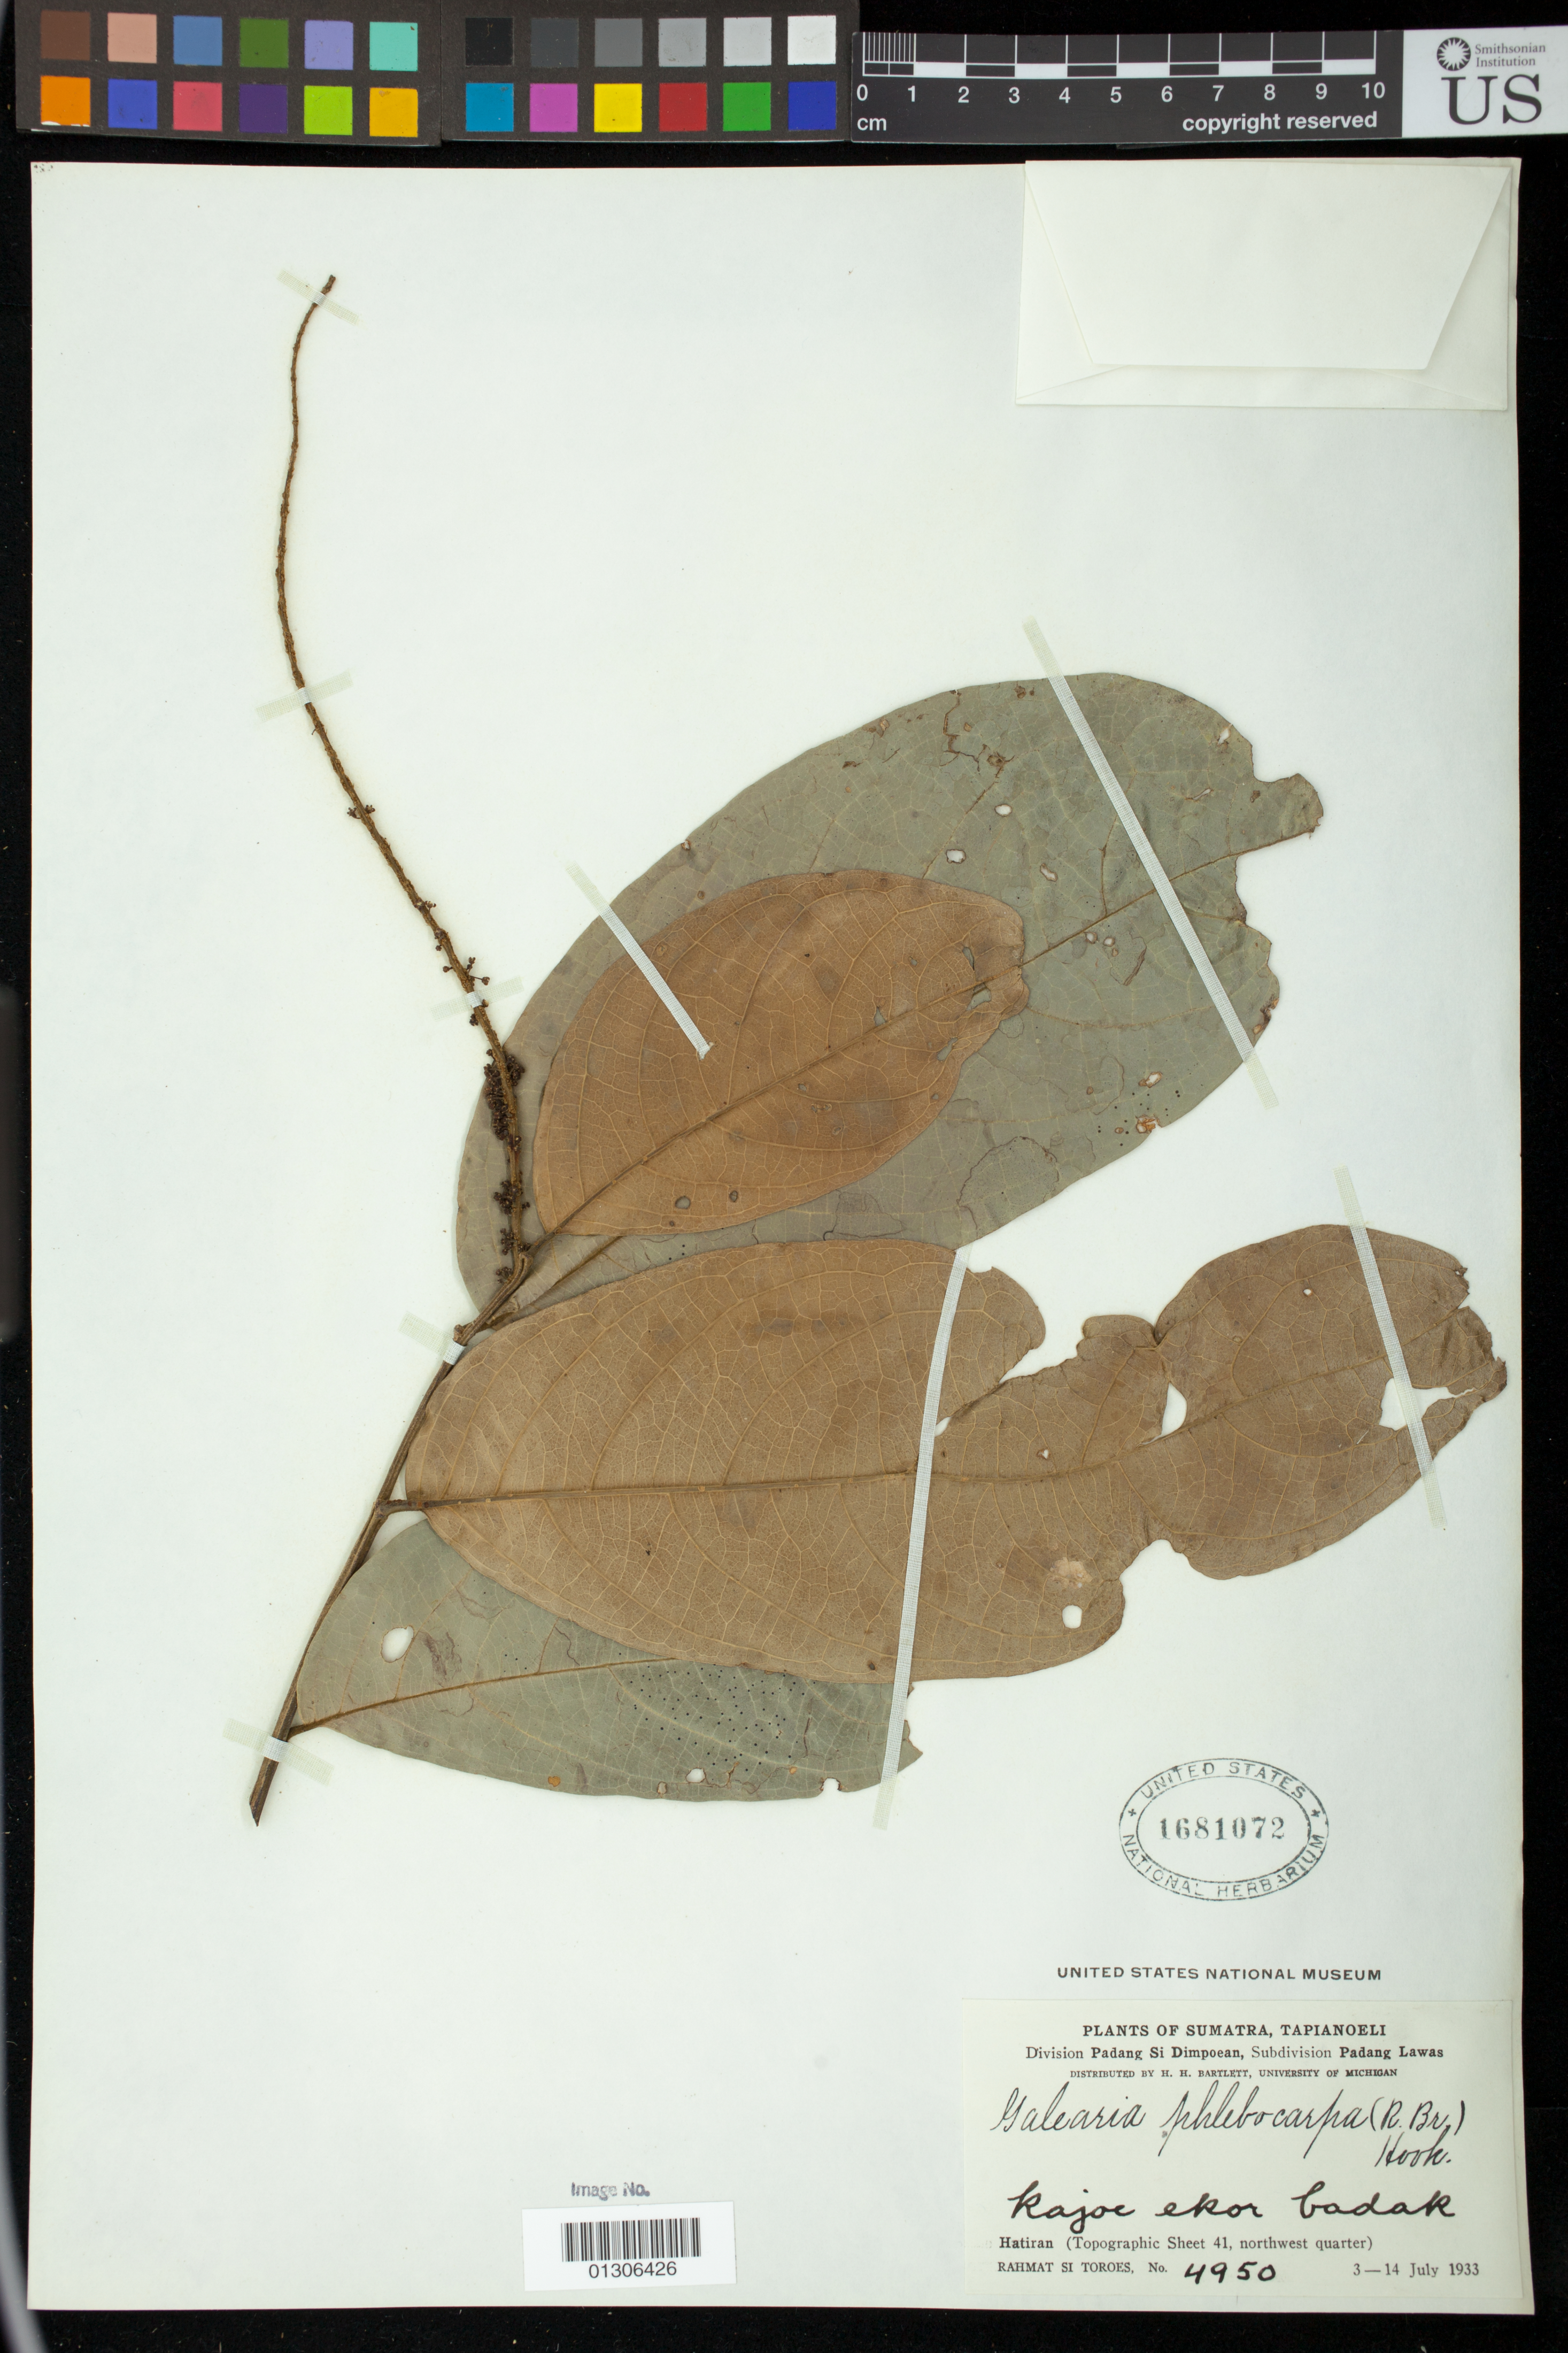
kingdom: Plantae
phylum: Tracheophyta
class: Magnoliopsida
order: Malpighiales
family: Pandaceae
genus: Galearia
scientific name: Galearia fulva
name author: (Tul.) Miq.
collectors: Rahmat Si Boeea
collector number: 4950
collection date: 1933-07-03/1933-07-14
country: Indonesia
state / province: Sumatra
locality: Division Padang Si Dimpoean, Subdivision Padang Lawas, Hatiran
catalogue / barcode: US 1681072